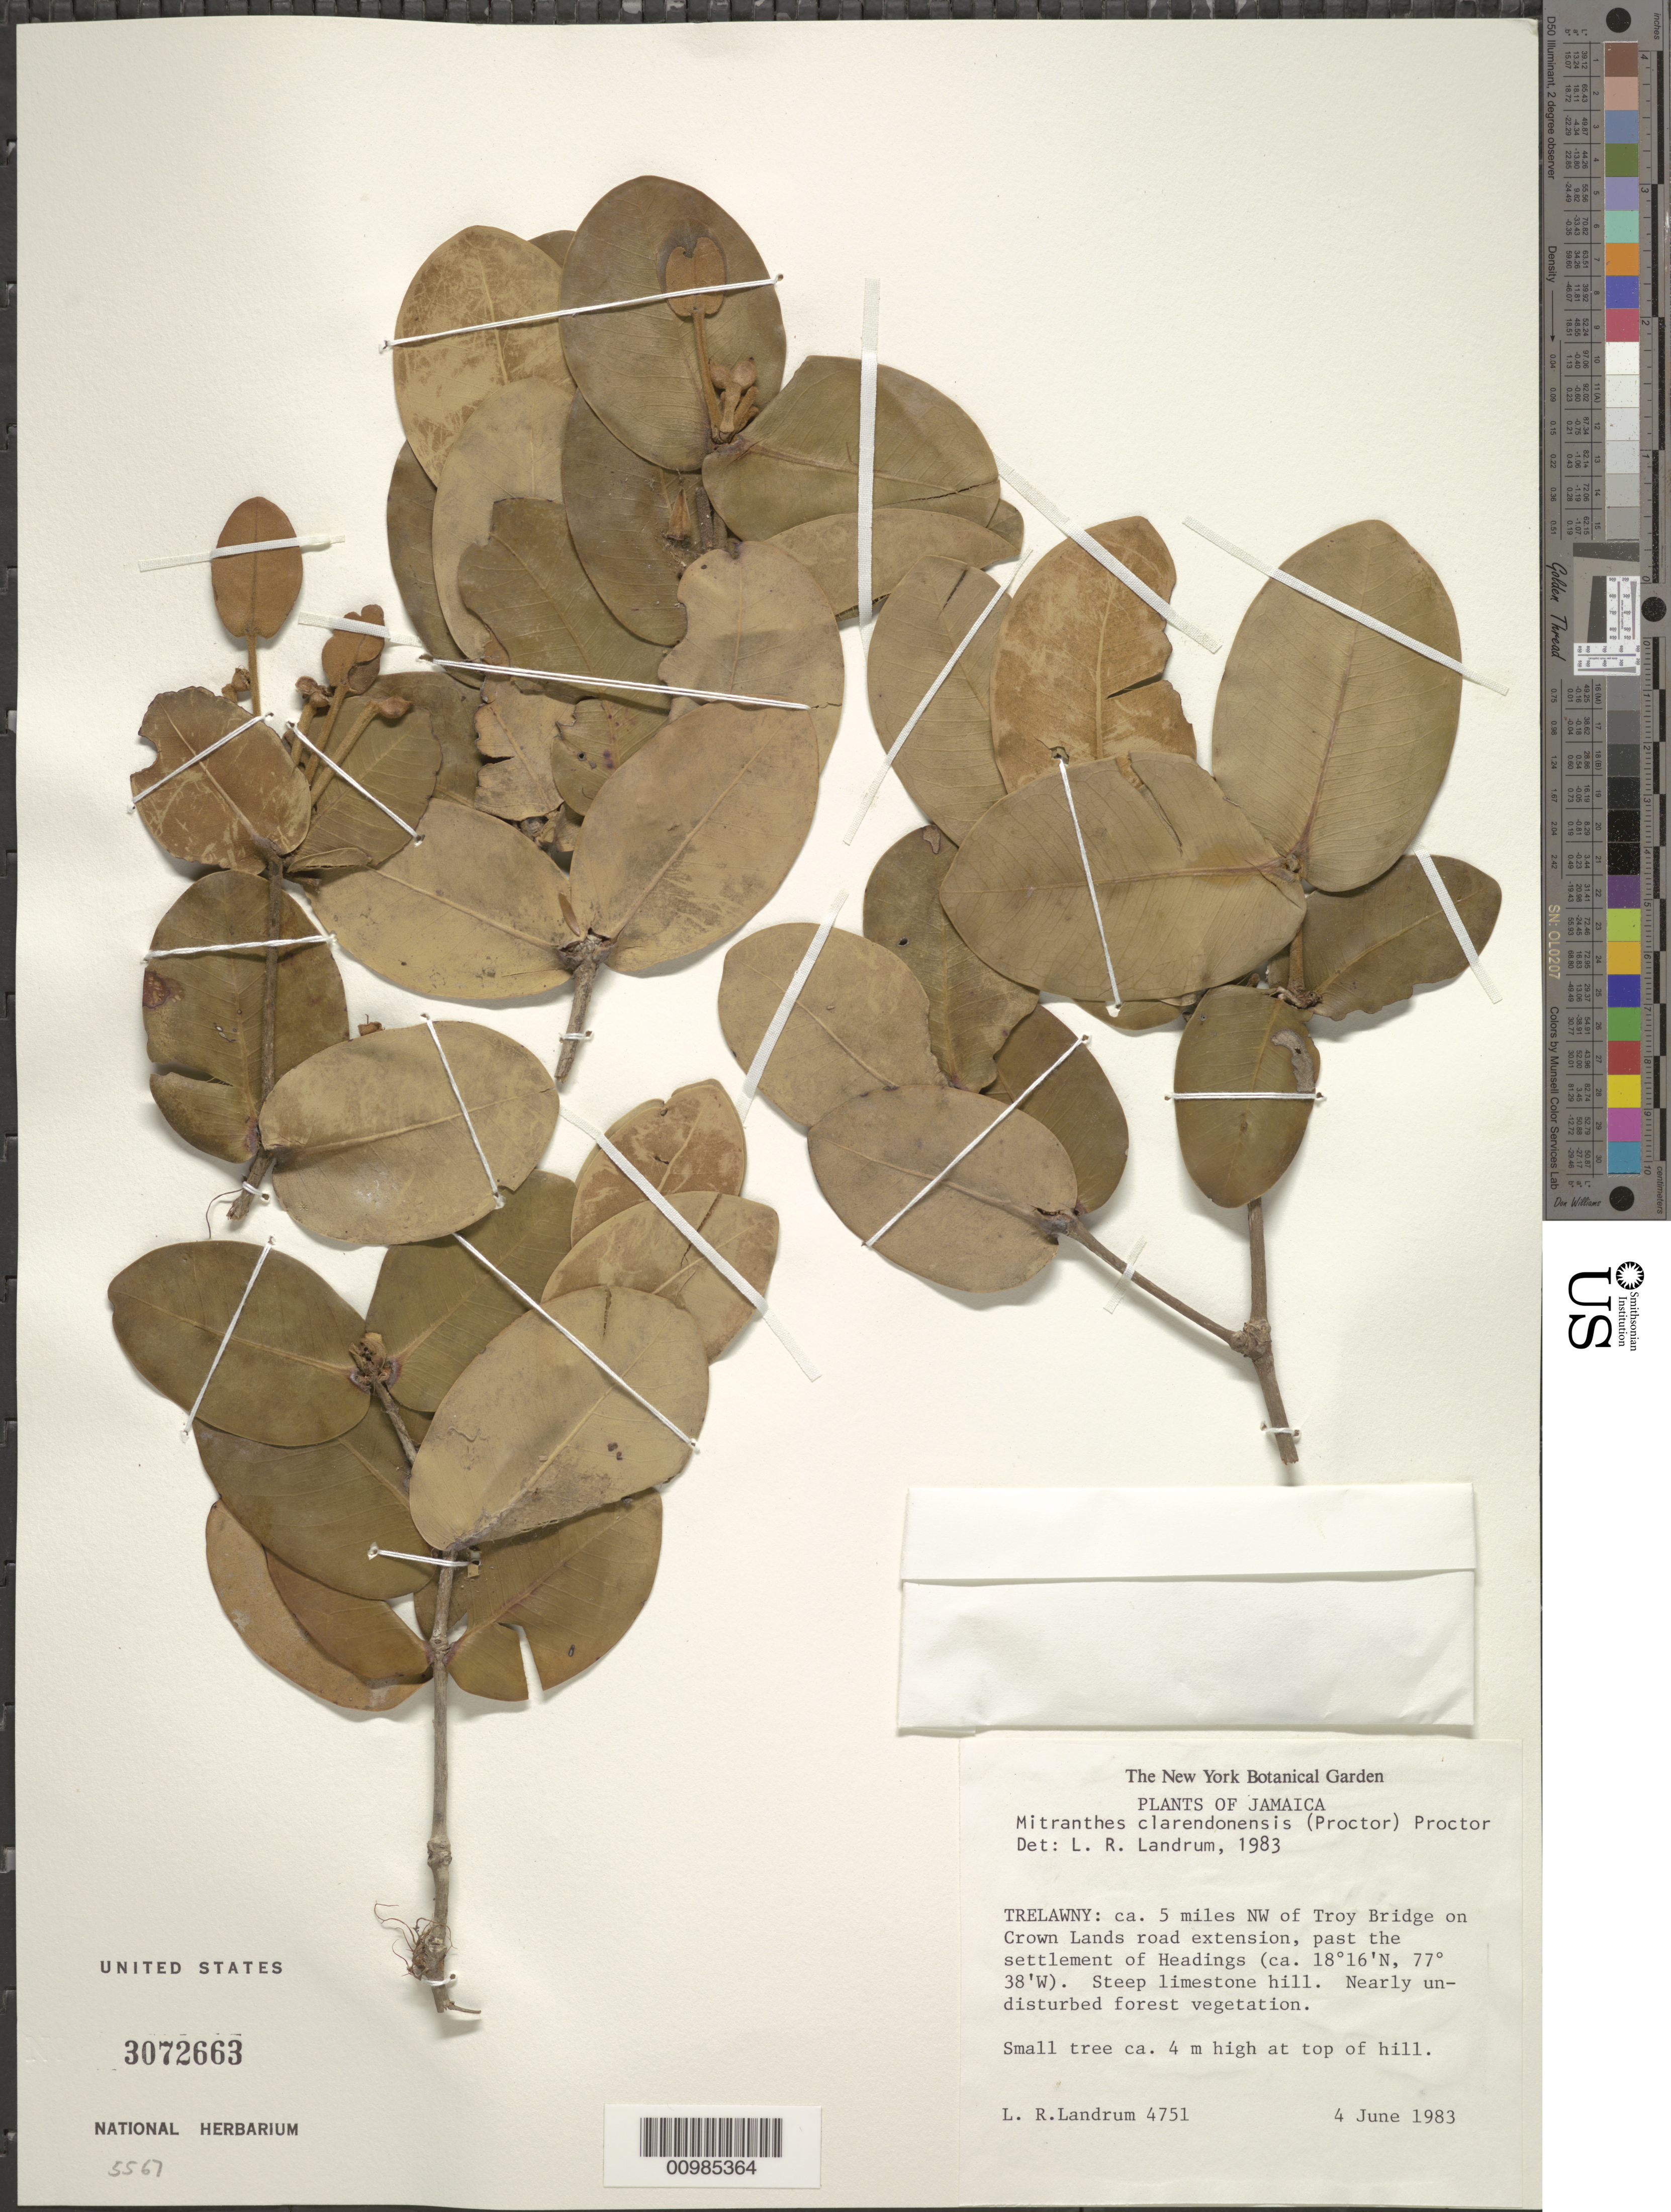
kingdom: Plantae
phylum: Tracheophyta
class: Magnoliopsida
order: Myrtales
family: Myrtaceae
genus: Myrcia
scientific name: Myrcia clarendonensis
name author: (Proctor) Flickinger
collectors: L. R. Landrum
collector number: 4751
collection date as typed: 04 Jun 1983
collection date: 1983-06-04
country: Jamaica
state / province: Trelawny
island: Jamaica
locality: About 5 mi. NW of Troy Bridge on Crown Lands road extension, past the settlement of Headings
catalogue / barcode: US 3072663